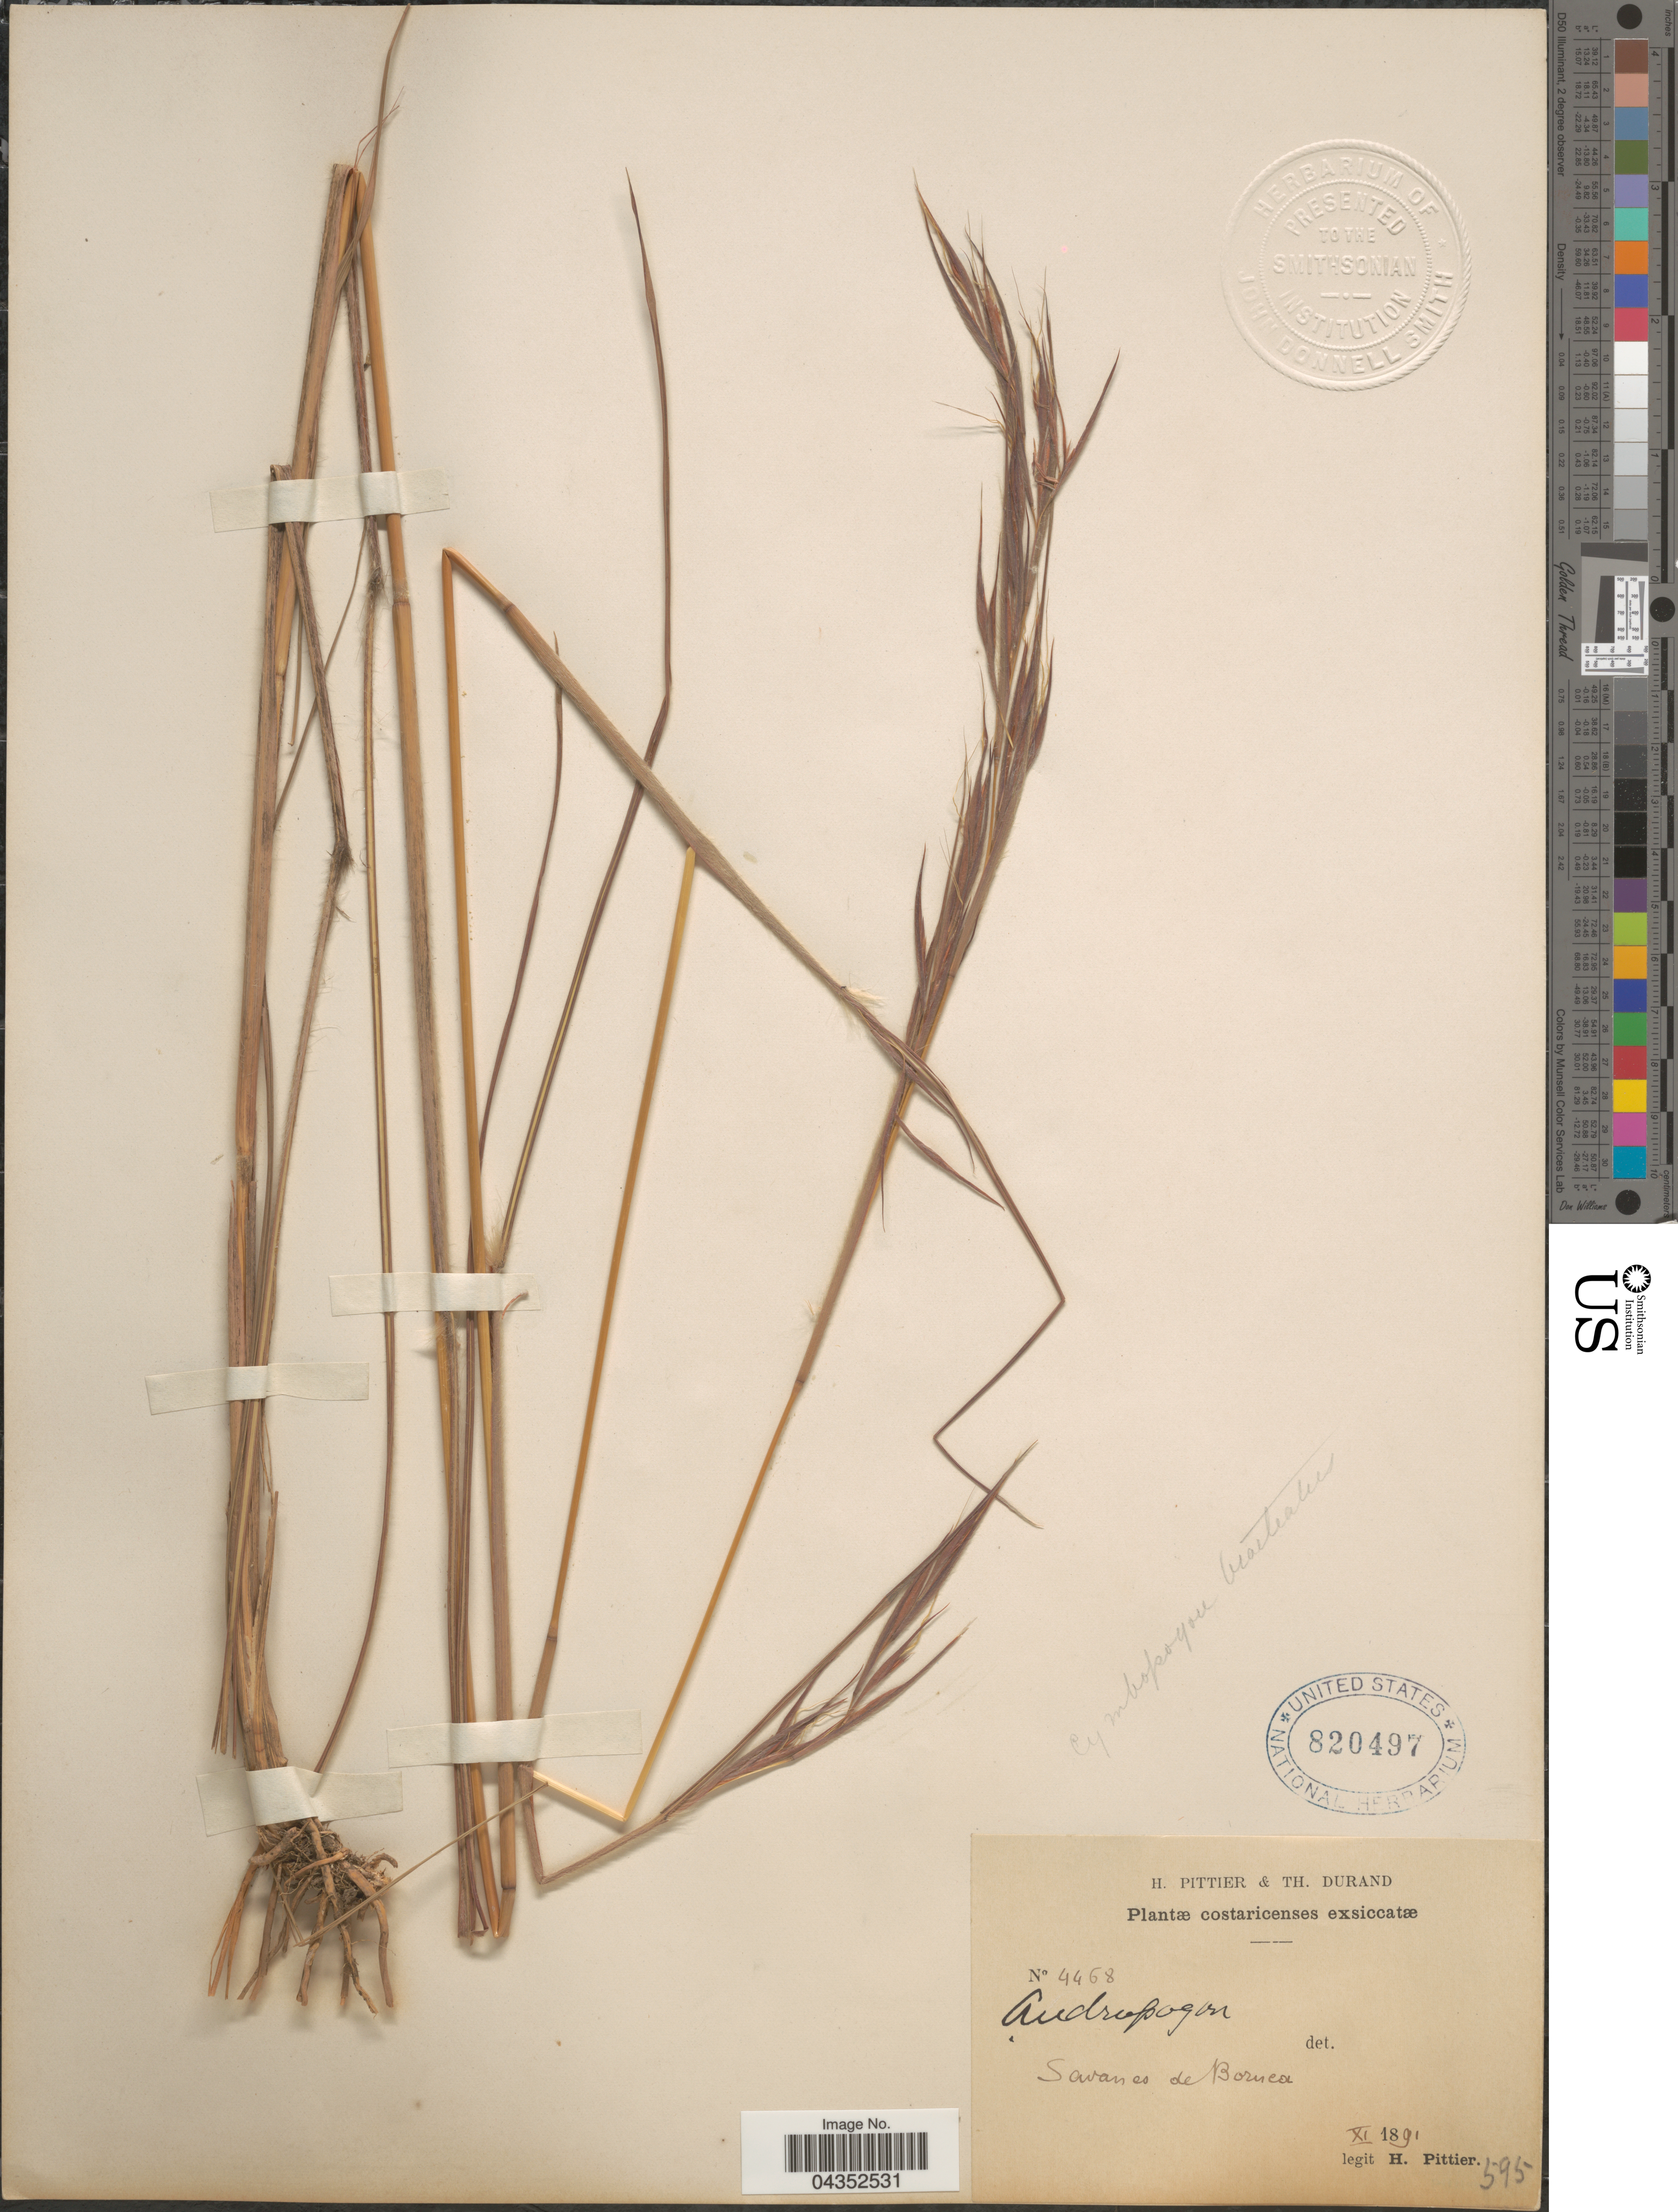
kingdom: Plantae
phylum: Tracheophyta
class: Liliopsida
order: Poales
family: Poaceae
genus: Hyparrhenia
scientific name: Hyparrhenia bracteata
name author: (Humb. & Bonpl.) Stapf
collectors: H. F. Pittier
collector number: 595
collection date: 1891-11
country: Costa Rica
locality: Savanes de Boruca.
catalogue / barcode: US 820497